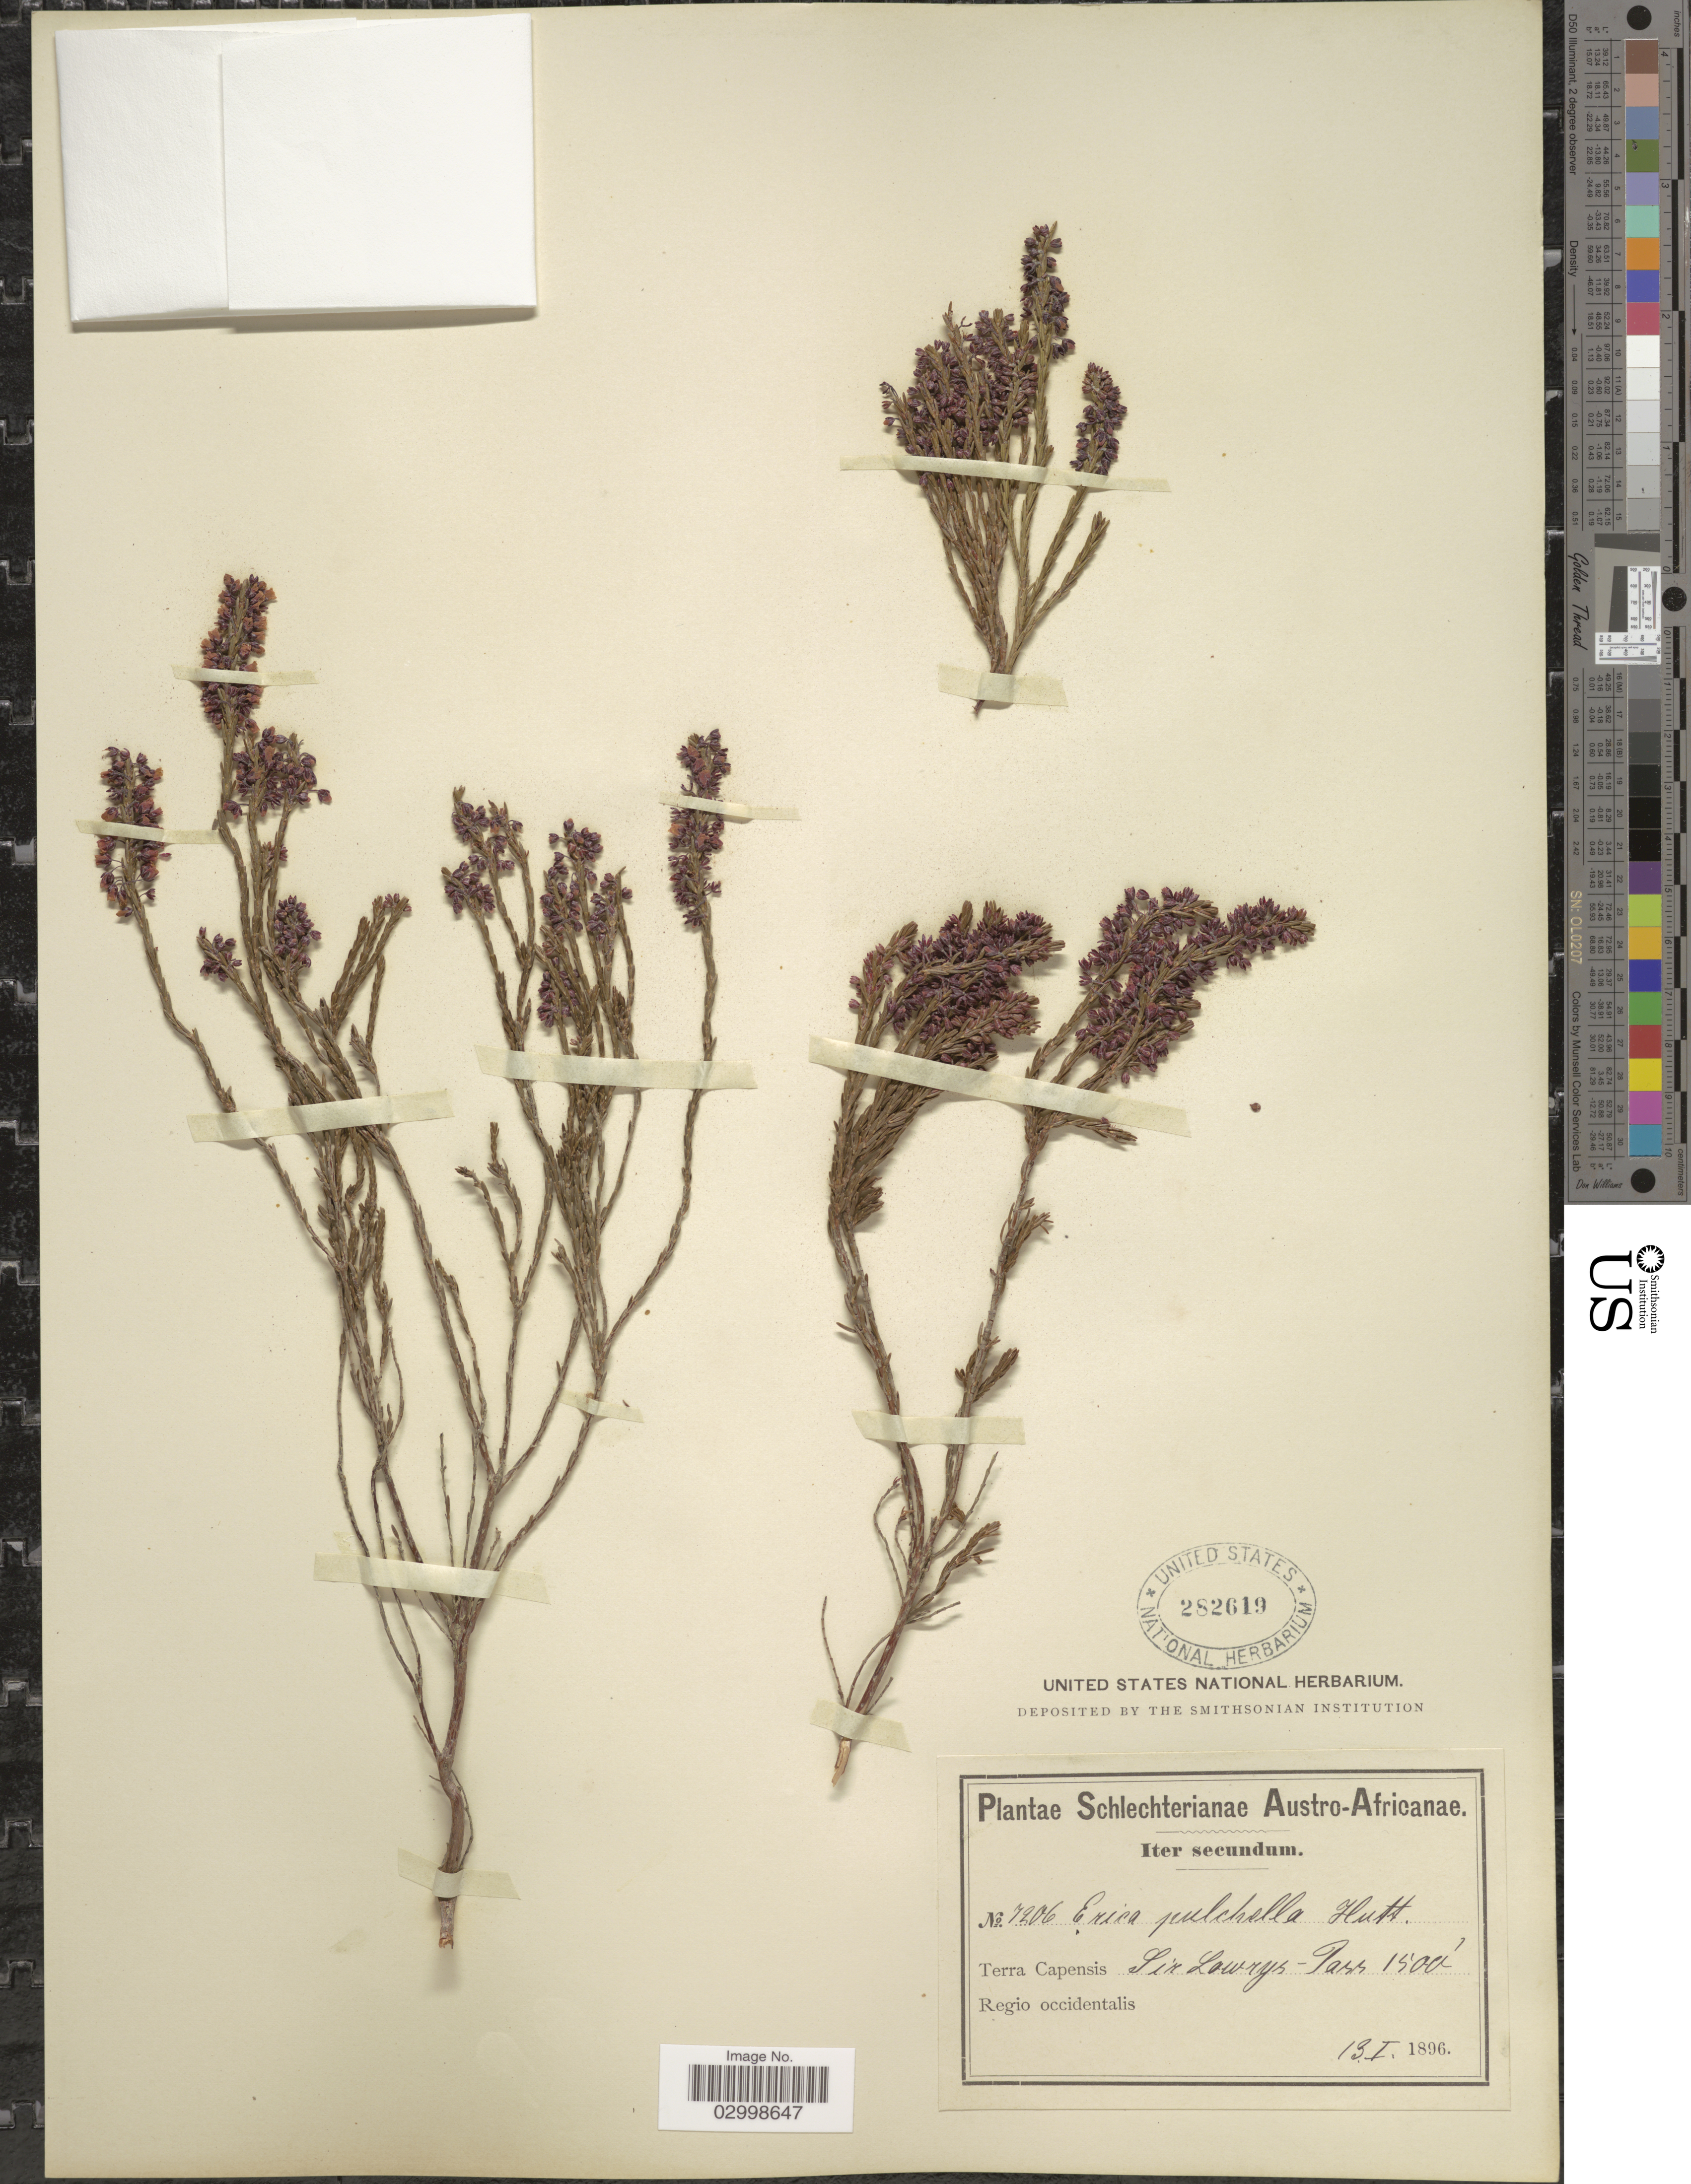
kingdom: Plantae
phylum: Tracheophyta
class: Magnoliopsida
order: Ericales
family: Ericaceae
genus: Erica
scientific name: Erica pulchella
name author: Houtt.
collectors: Schlechter, --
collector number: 7206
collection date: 1896-01-13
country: South Africa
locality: Austro-Africanae. Terra Capensis Sir Lowrys-Pass. Regio occidentalis.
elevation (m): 457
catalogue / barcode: US 282619